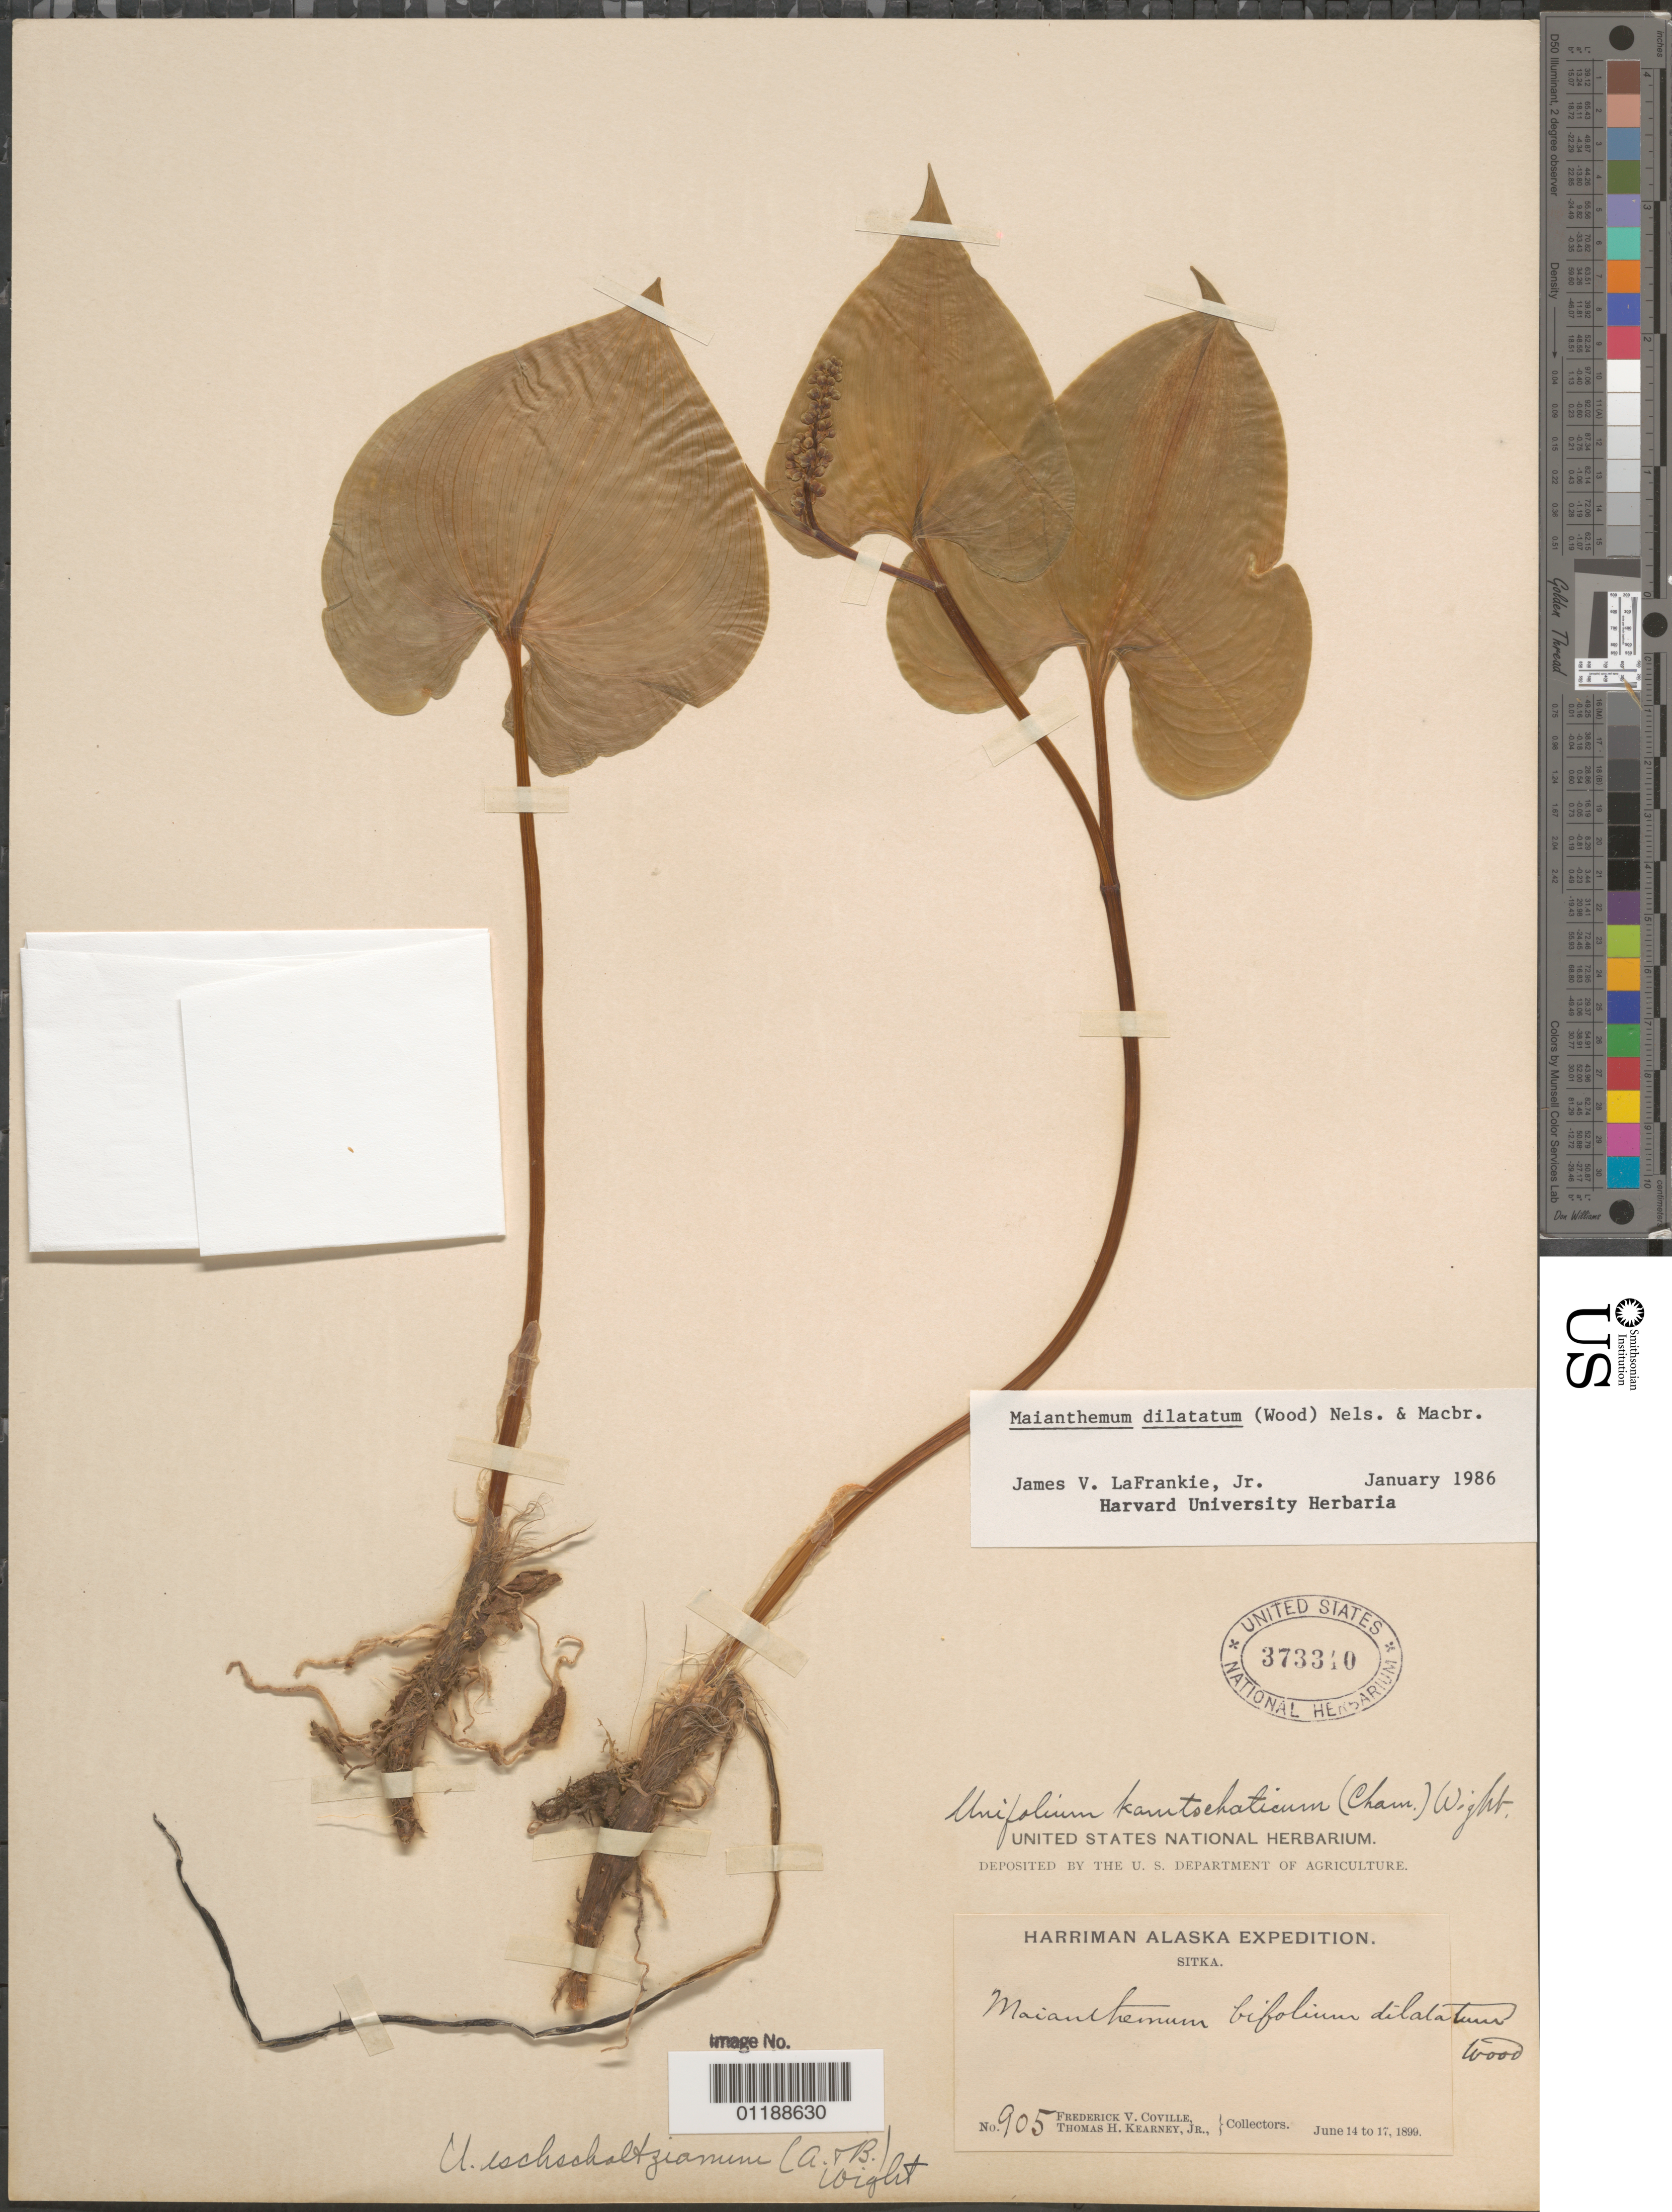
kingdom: Plantae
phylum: Tracheophyta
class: Liliopsida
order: Asparagales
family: Asparagaceae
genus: Maianthemum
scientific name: Maianthemum dilatatum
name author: (Alph. Wood) A. Nelson & J.F. Macbr.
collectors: F. V. Coville & T. H. Kearney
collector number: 905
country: United States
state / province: Alaska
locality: Sitka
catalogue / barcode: US 373340